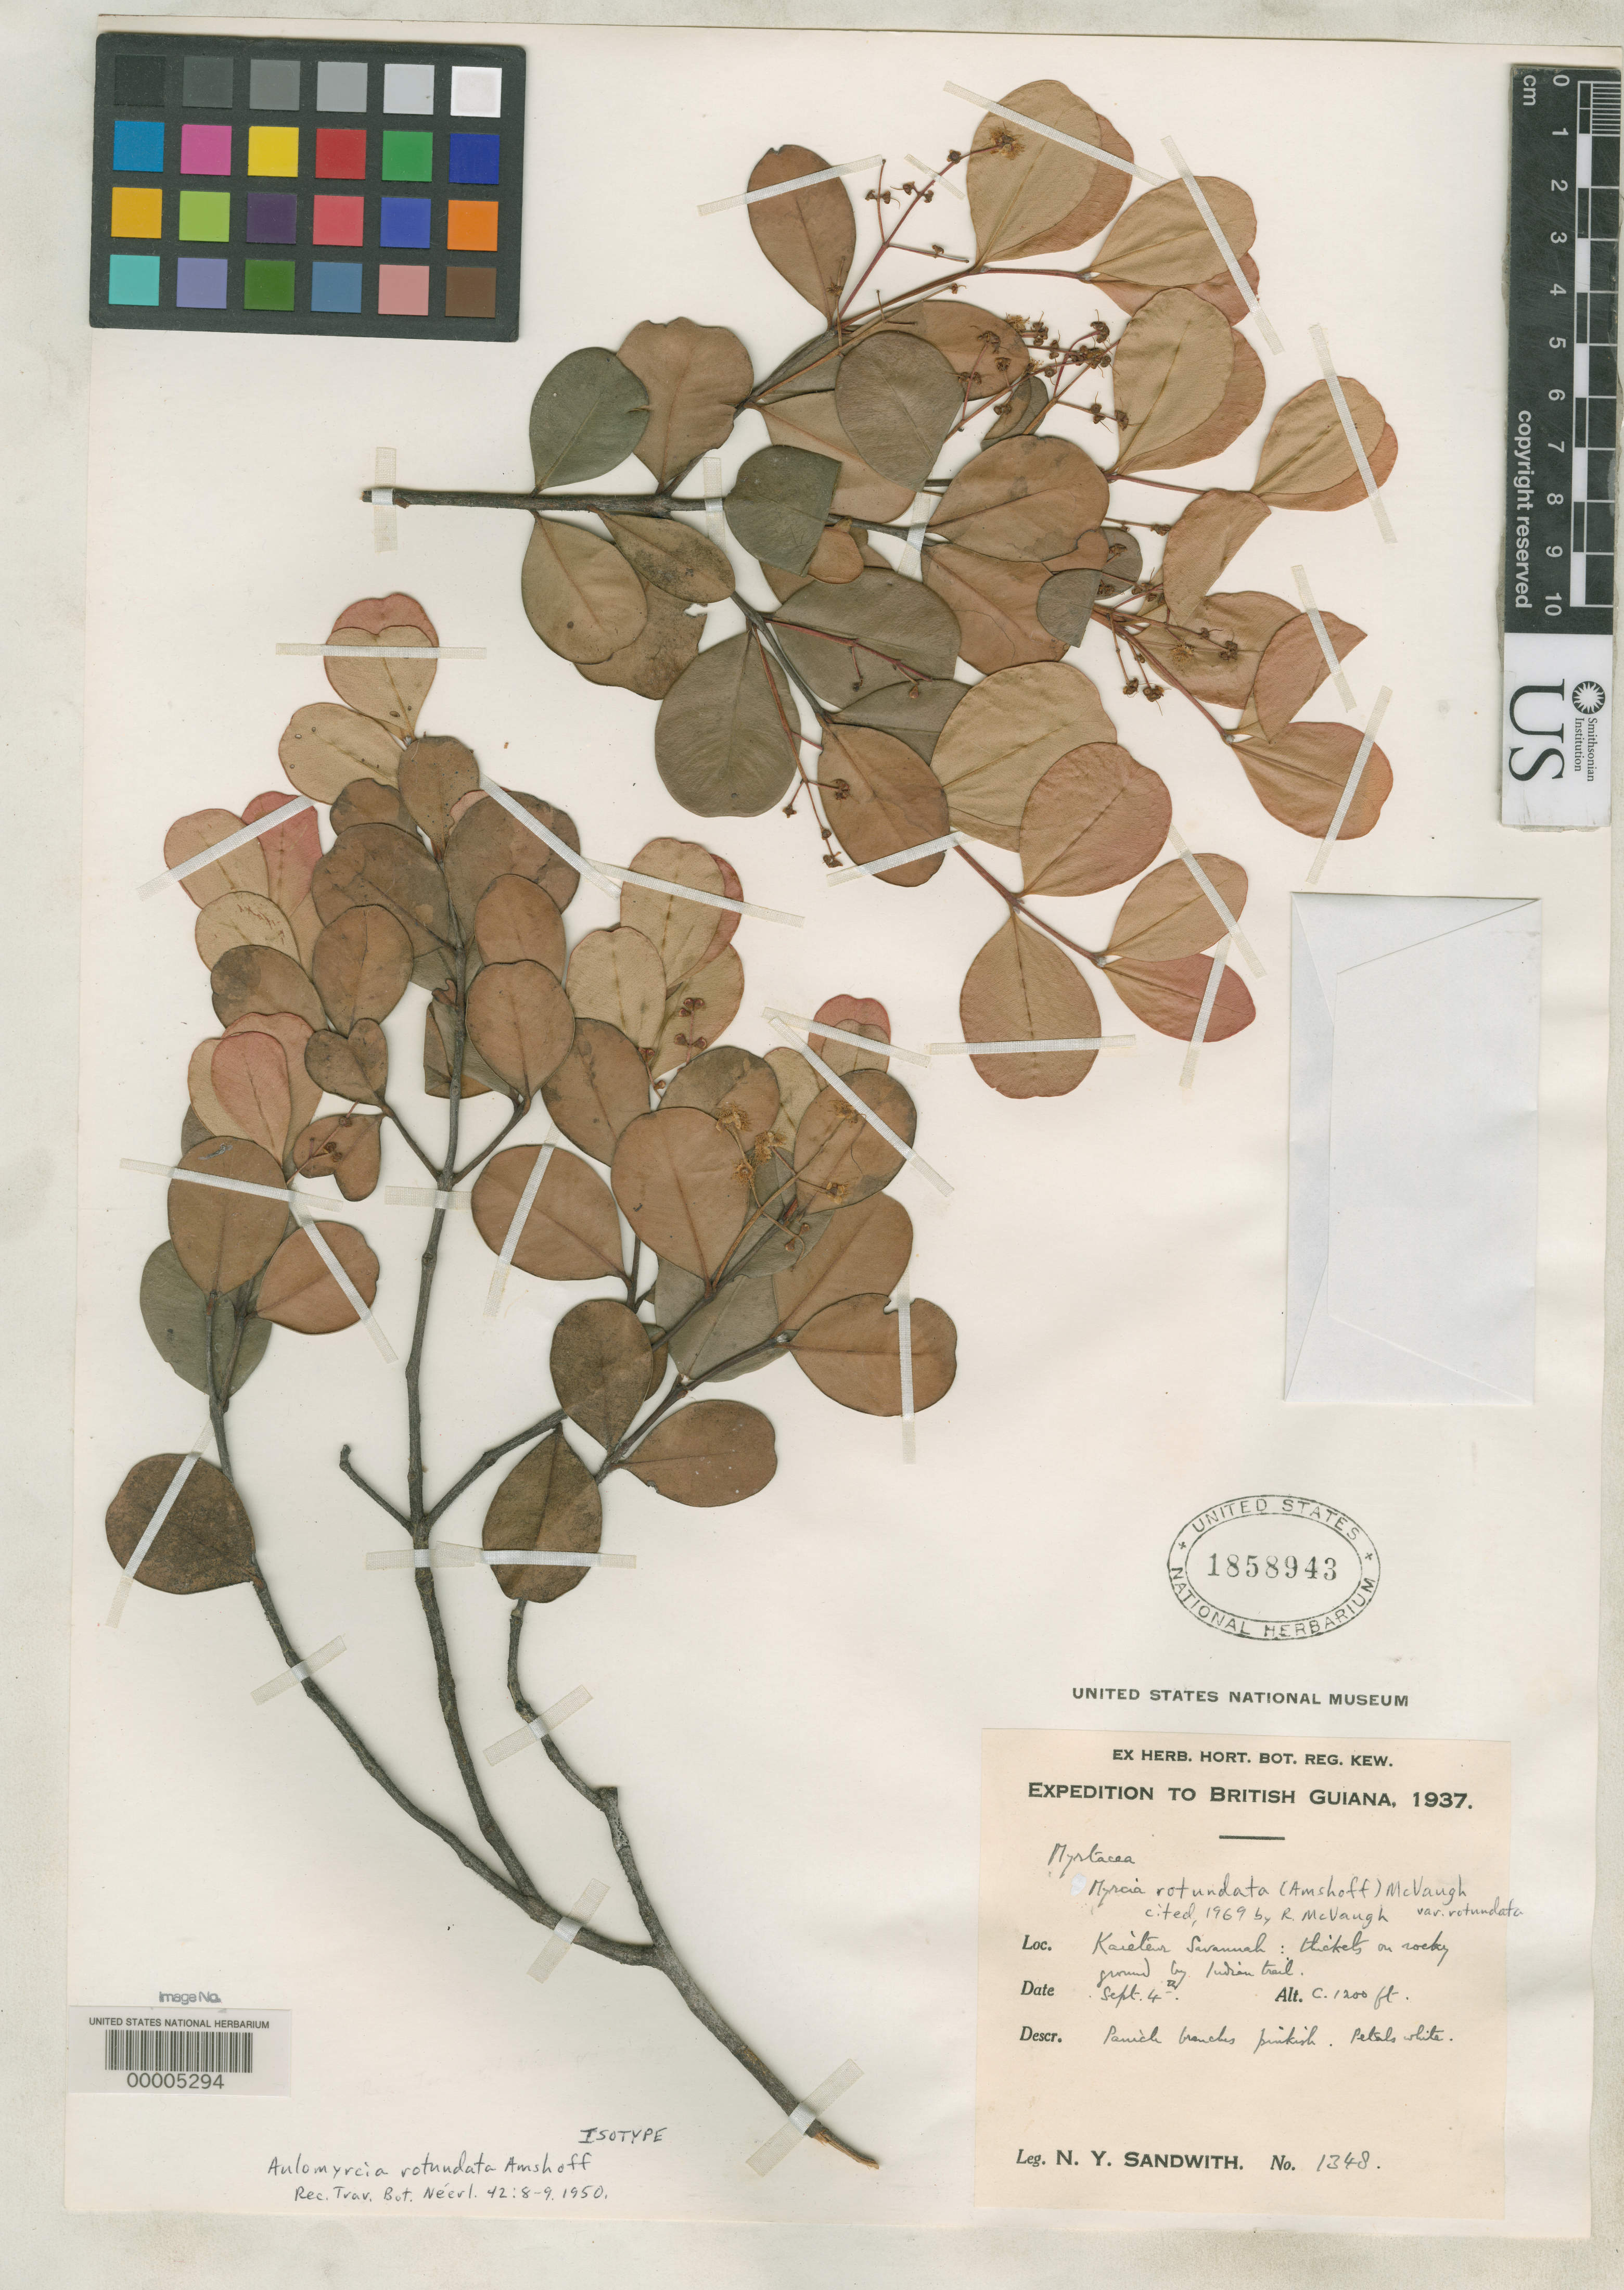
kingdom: Plantae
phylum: Tracheophyta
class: Magnoliopsida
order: Myrtales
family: Myrtaceae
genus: Aulomyrcia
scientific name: Aulomyrcia rotundata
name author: Amshoff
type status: Isotype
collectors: N. Y. Sandwith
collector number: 1348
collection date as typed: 04 Sep 1937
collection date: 1937-09-04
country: Guyana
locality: Kaieteur Savannah.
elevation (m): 366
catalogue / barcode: US 1858943